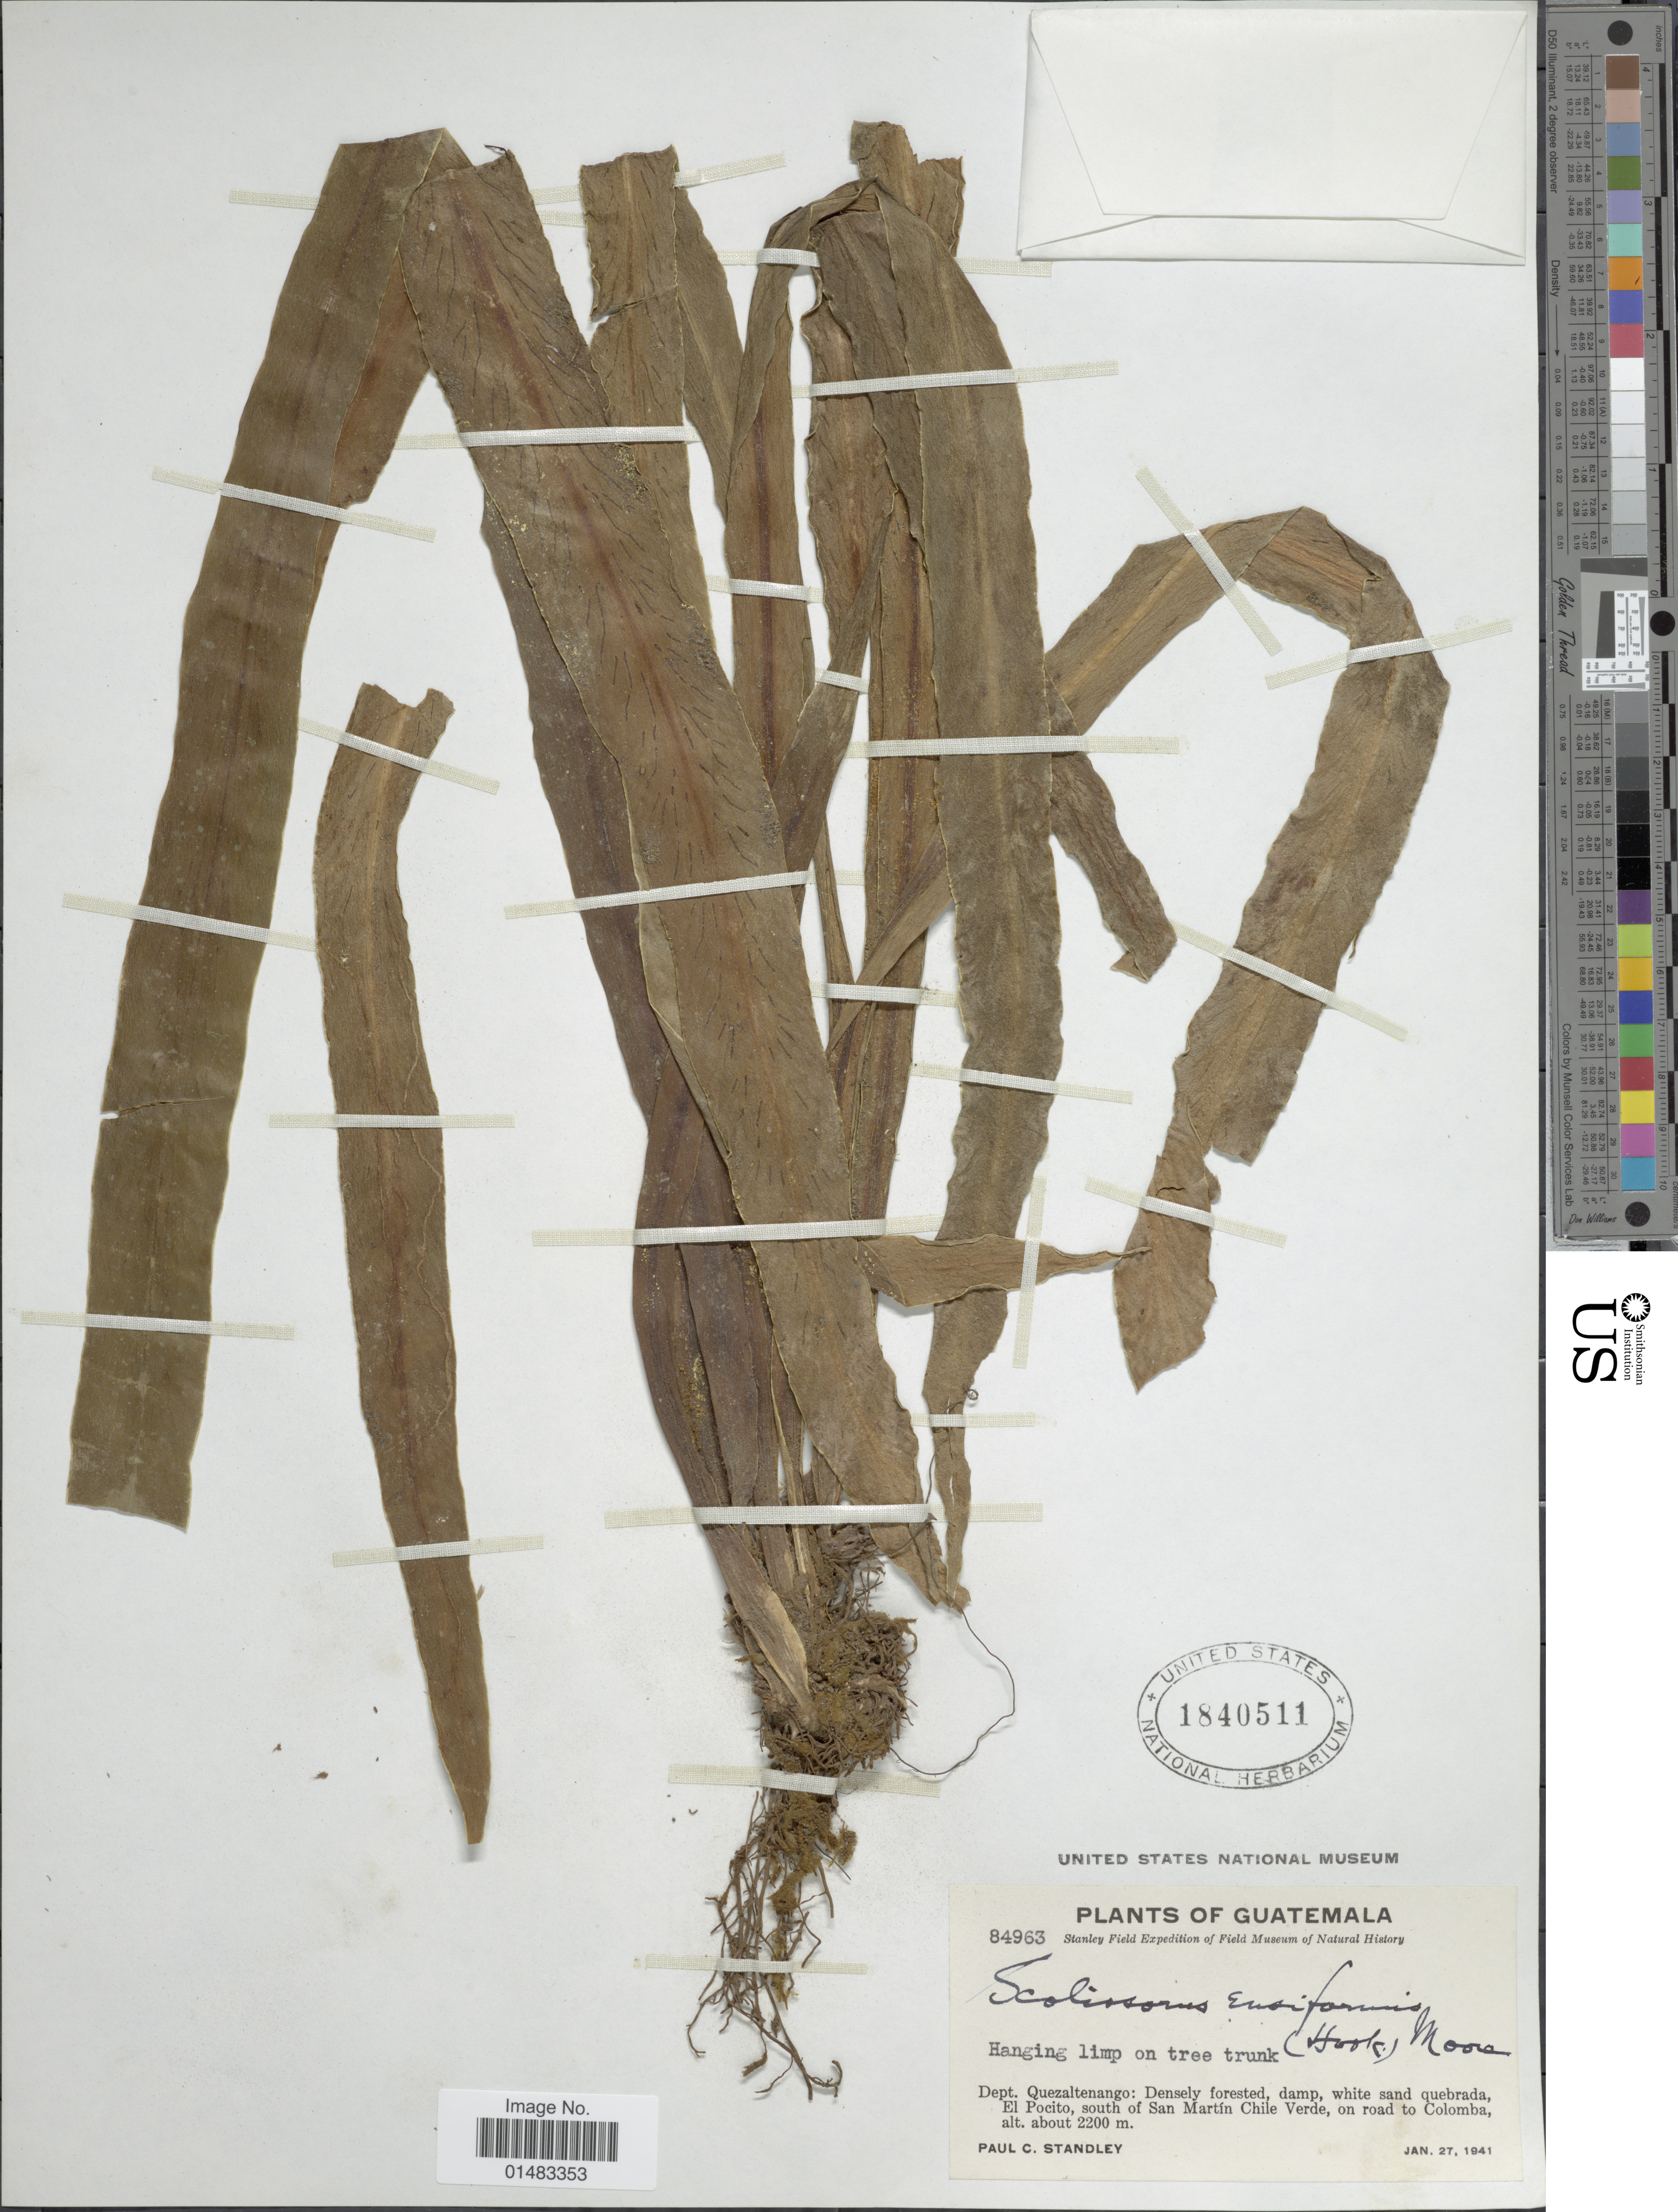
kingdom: Plantae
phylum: Tracheophyta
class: Polypodiopsida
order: Polypodiales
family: Pteridaceae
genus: Scoliosorus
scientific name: Scoliosorus ensiformis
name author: (Hook.) T. Moore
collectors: P. C. Standley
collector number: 84963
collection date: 1941-01-27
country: Guatemala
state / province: Quetzaltenango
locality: Plants of Guatemala, Densely forested, damp, white sand quebrada, El Pocito, south of San Martin Chile Verde, on road to Colombia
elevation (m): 2200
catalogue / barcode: US 1840511